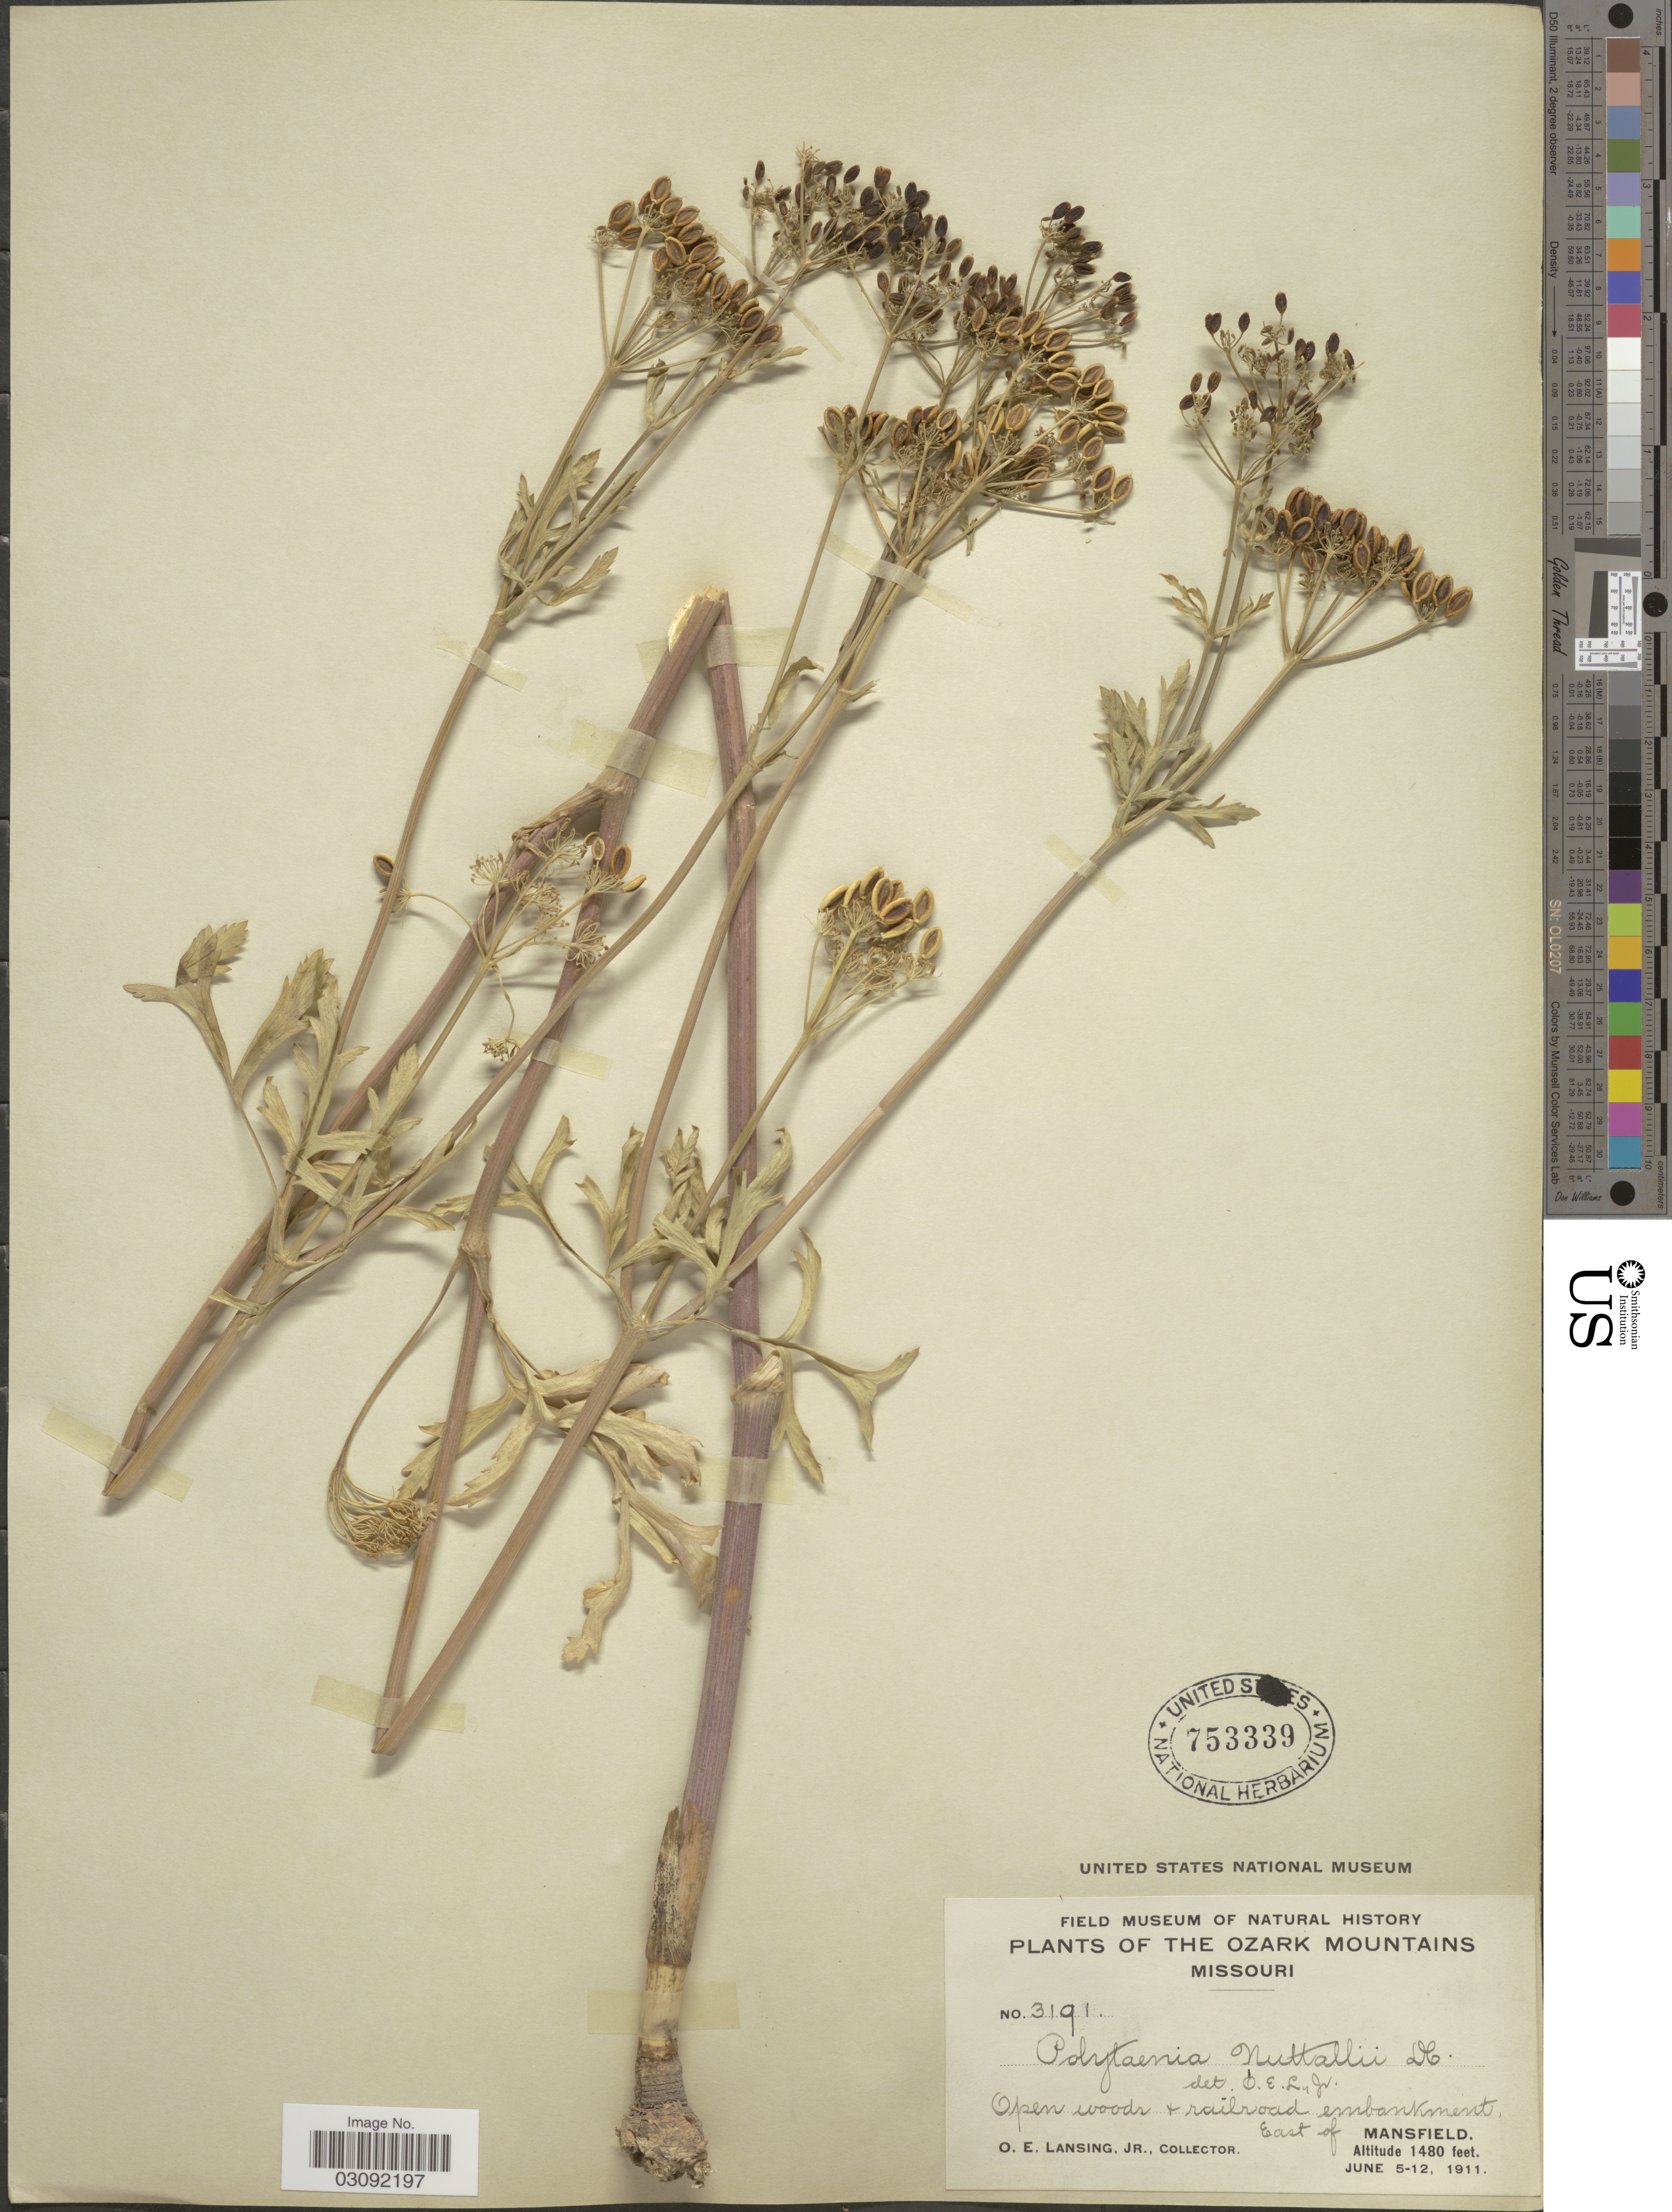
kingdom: Plantae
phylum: Tracheophyta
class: Magnoliopsida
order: Apiales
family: Apiaceae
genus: Polytaenia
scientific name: Polytaenia nuttallii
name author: DC.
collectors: O. Lansing Jr.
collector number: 3191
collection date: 1911-06-05/1911-06-12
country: United States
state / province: Missouri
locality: The Ozark Mountains. East of Mansfield.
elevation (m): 451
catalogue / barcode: US 753339